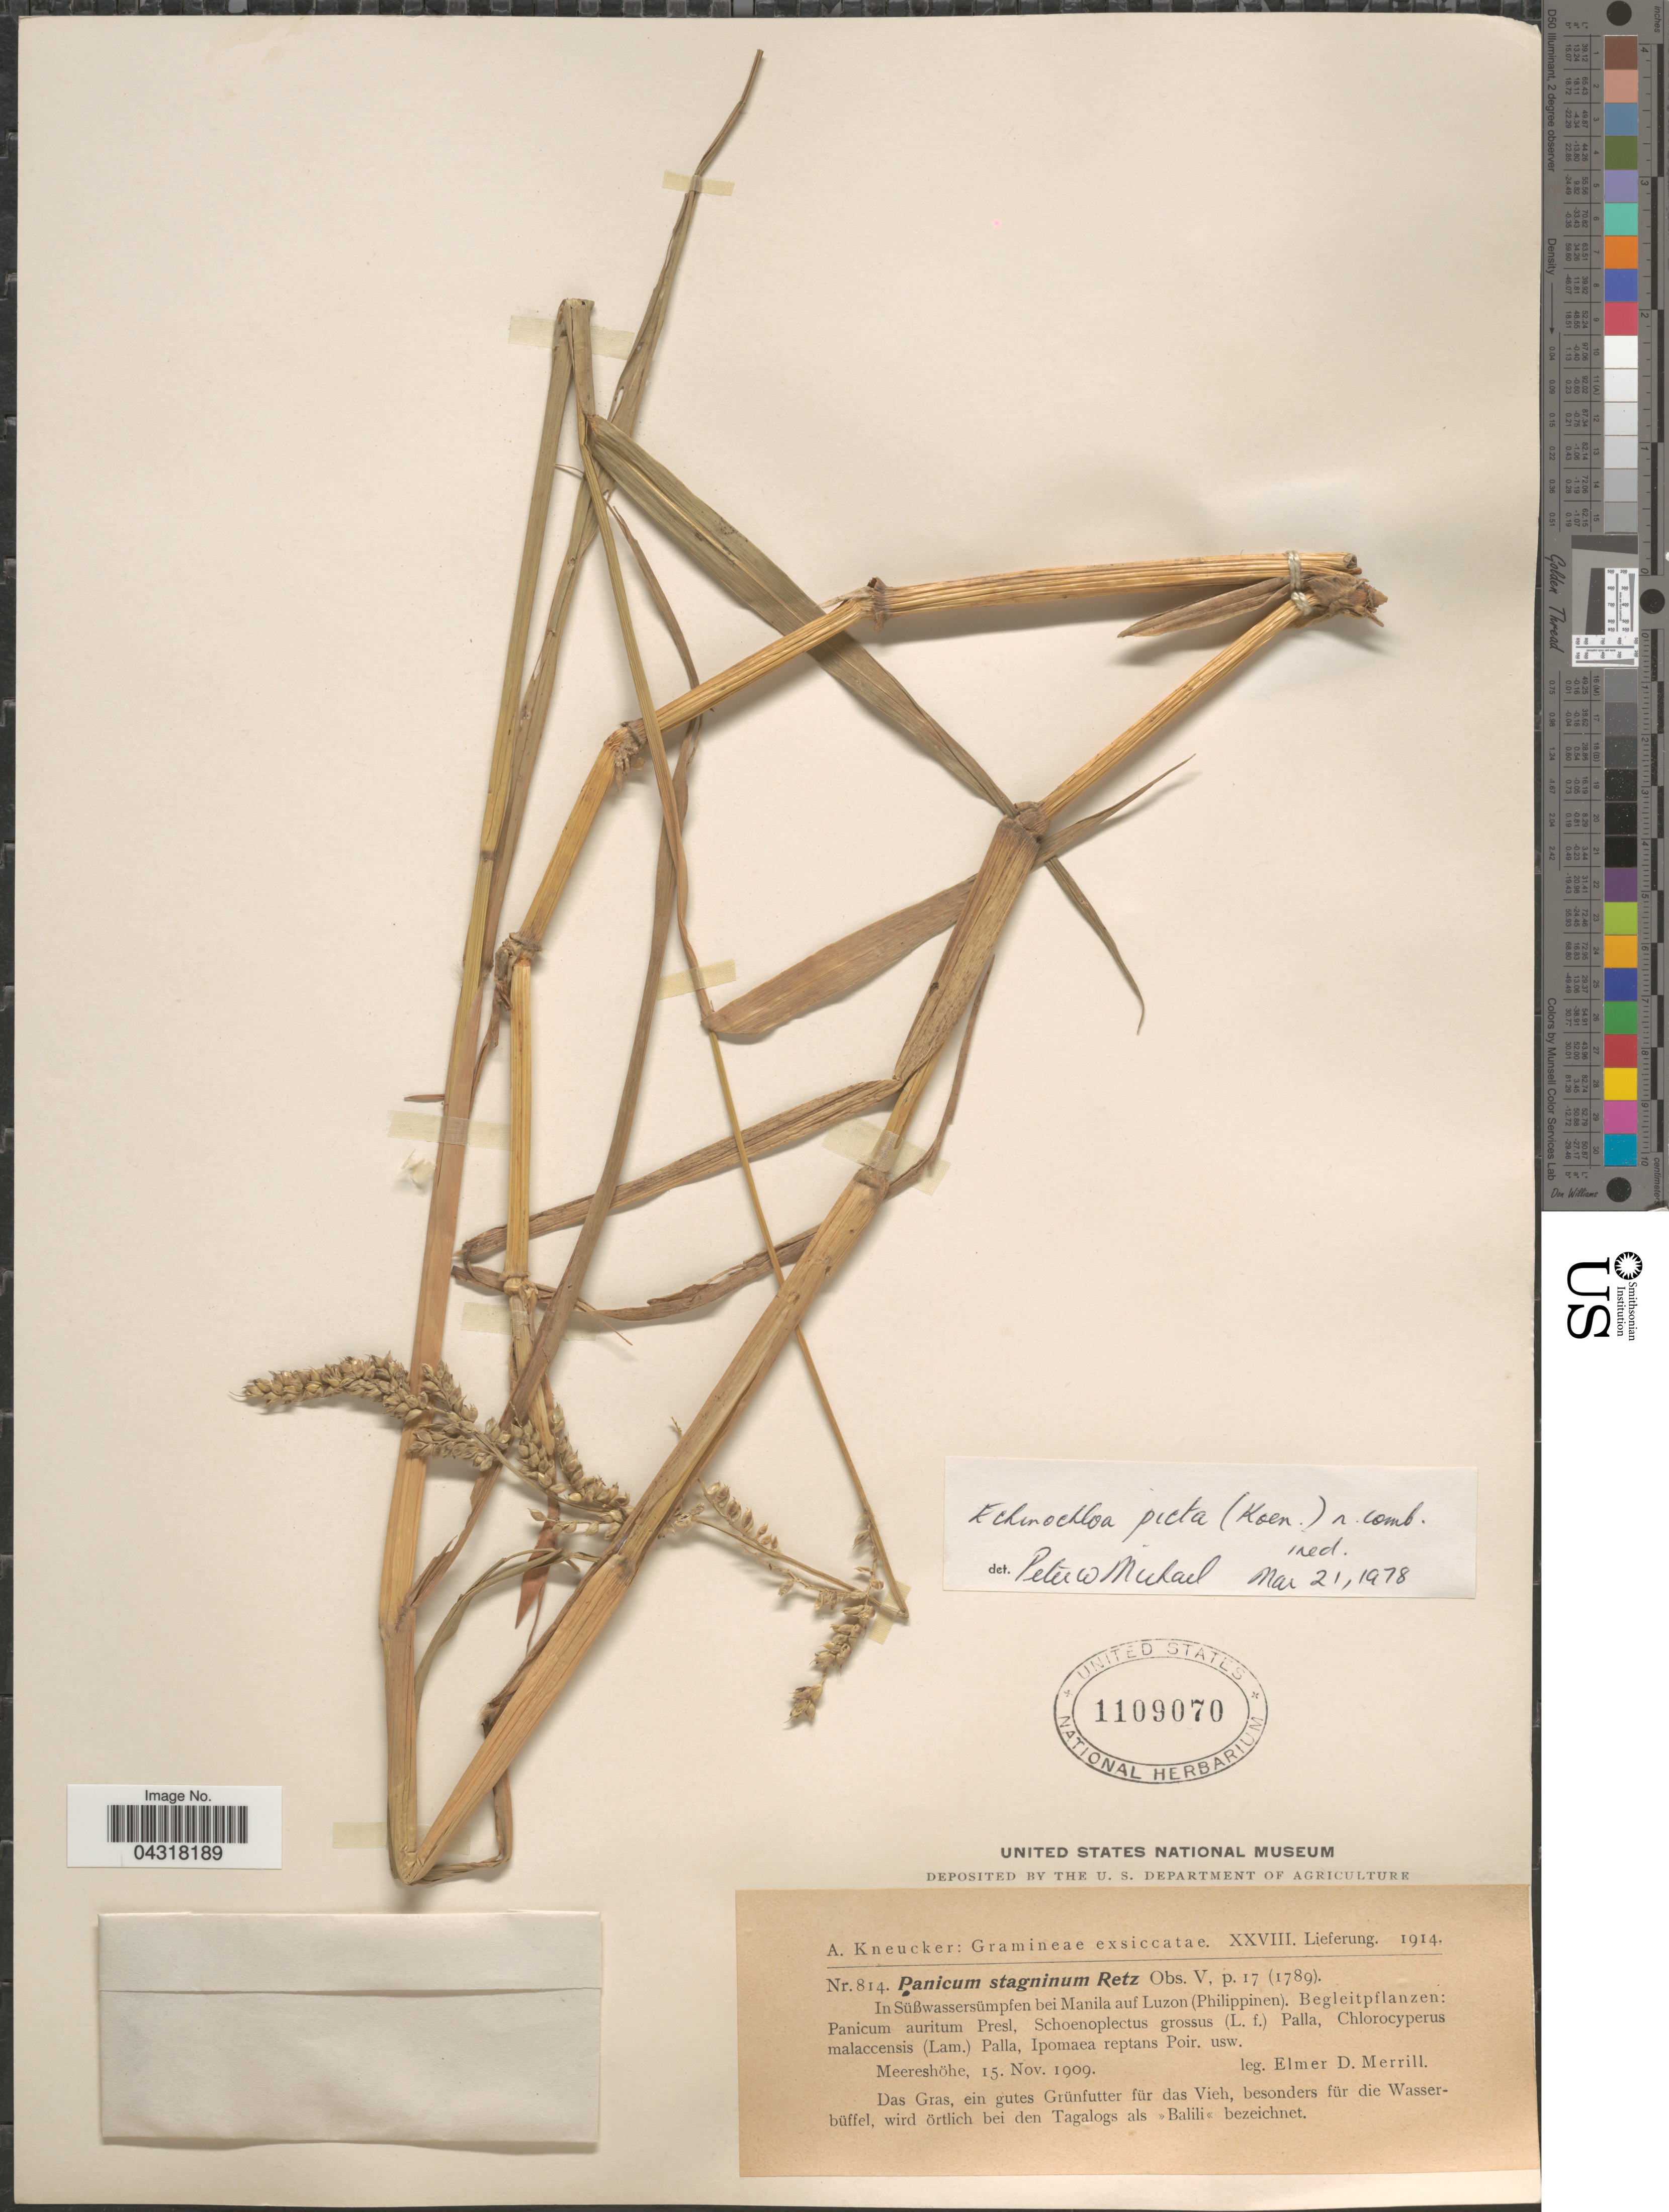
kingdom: Plantae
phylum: Tracheophyta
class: Liliopsida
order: Poales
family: Poaceae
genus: Echinochloa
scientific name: Echinochloa picta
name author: (K.D. Koenig) Michael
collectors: E. D. Merrill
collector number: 814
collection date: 1909-11-15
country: Philippines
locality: In Süßwassersümpfen bei Manila auf Luzon.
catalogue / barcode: US 1109070